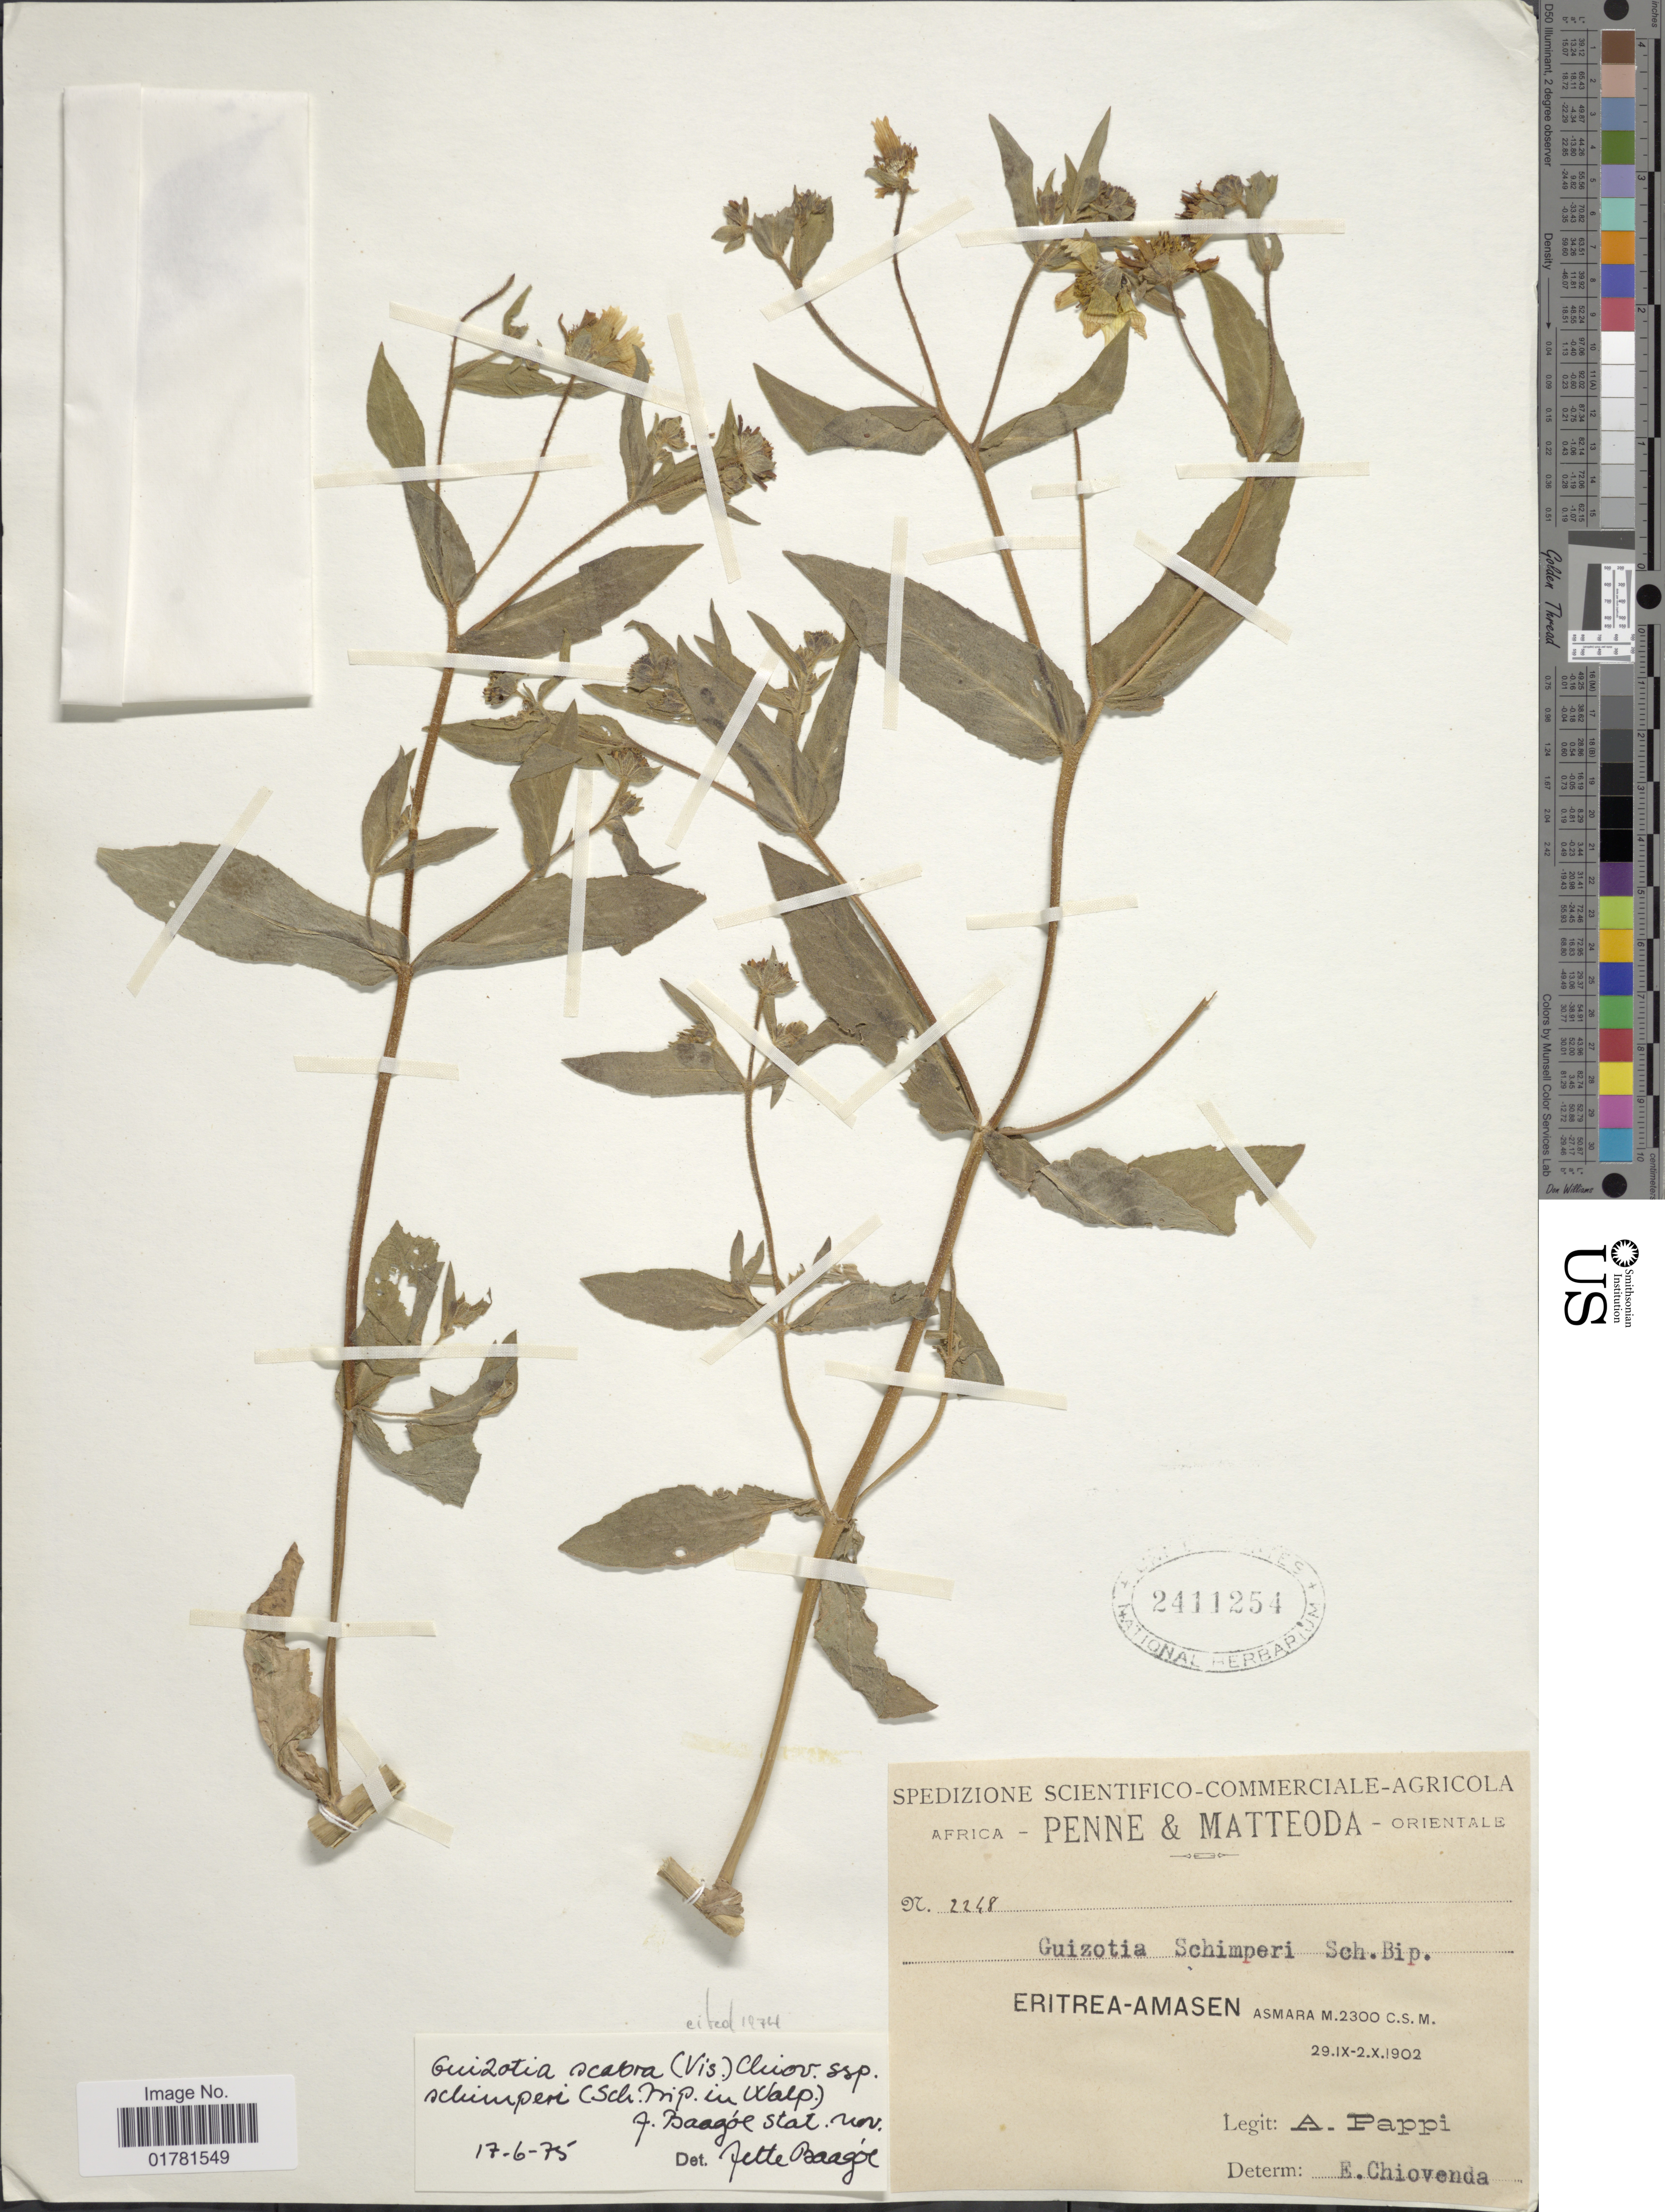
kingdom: Plantae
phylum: Tracheophyta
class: Magnoliopsida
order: Asterales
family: Asteraceae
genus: Guizotia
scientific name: Guizotia scabra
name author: Chiov.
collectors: A. Pappi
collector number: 2248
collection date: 1902-09-29/1902-10-02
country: Eritrea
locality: Africa - Penne & Matteoda Orientalis, Amasen, Asmara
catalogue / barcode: US 2411254